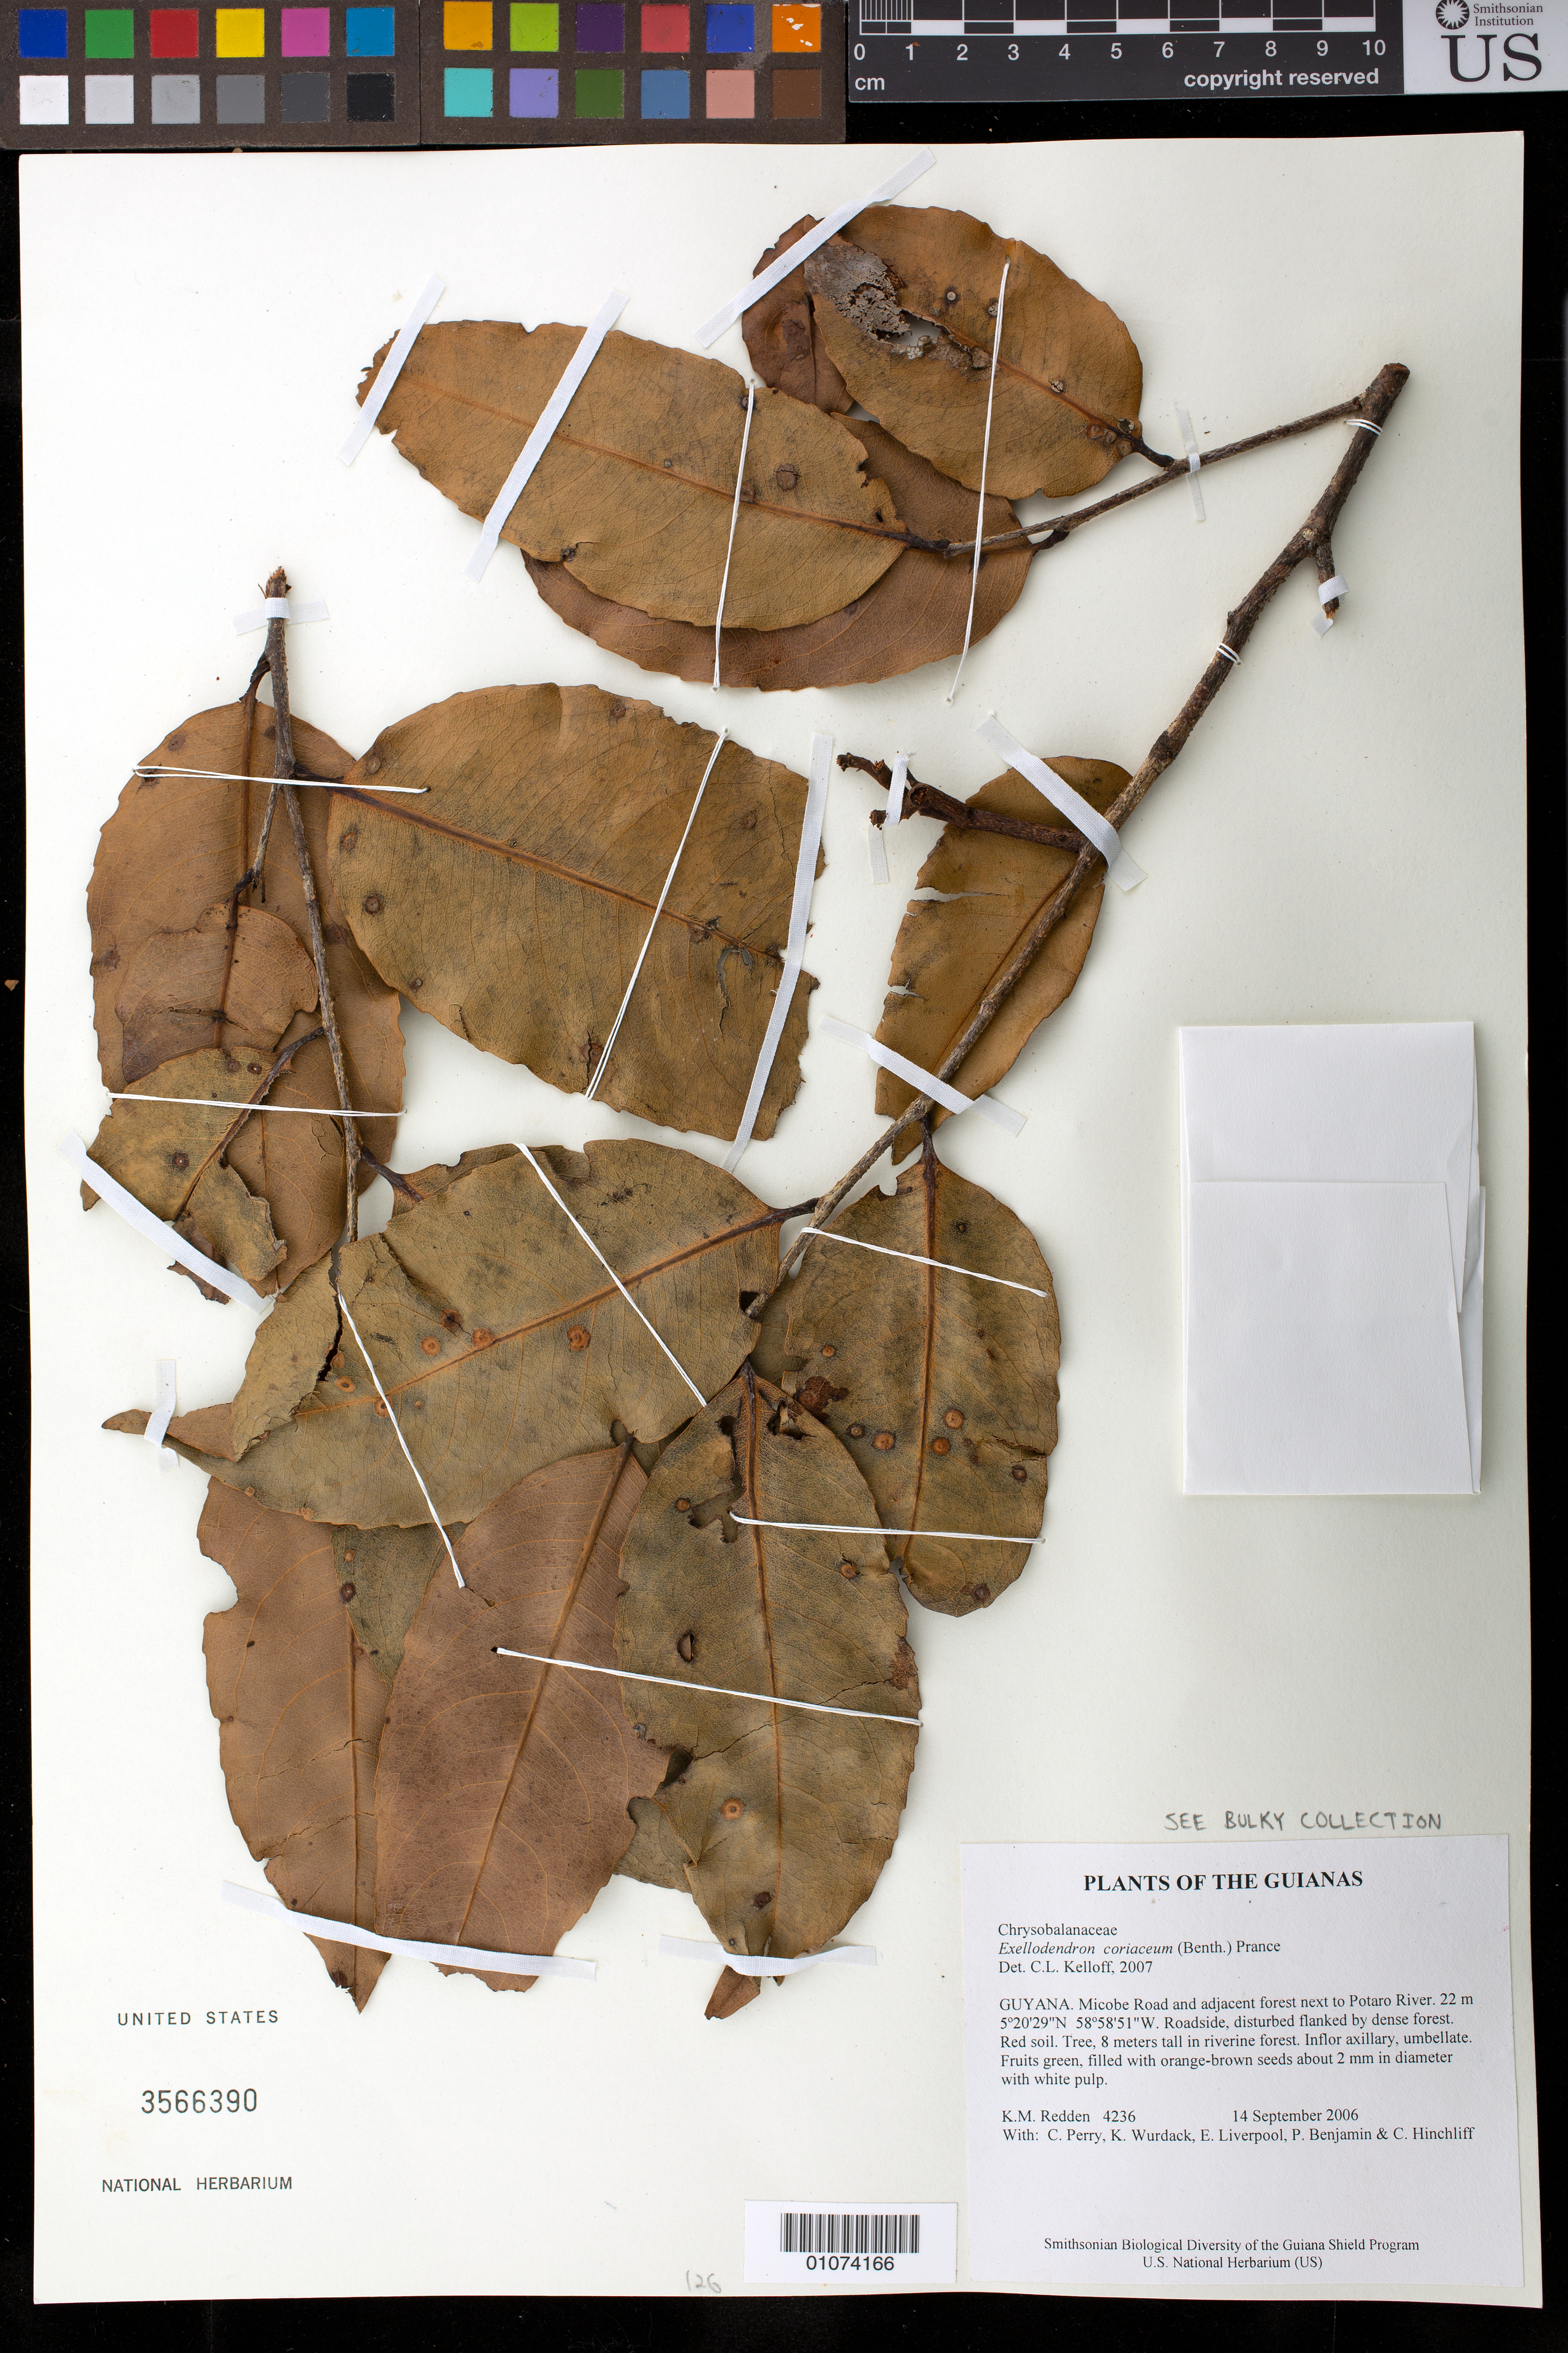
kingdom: Plantae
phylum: Tracheophyta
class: Magnoliopsida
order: Malpighiales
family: Chrysobalanaceae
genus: Exellodendron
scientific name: Exellodendron coriaceum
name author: (Benth.) Prance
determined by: Kelloff, Carol L., (US), Smithsonian Institution - National Museum of Natural History (UNITED STATES)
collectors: K. M. Redden, C. Perry, K. Wurdack, E. Liverpool, P. Benjamin & C. E. Hinchliff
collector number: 4236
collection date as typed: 14 September 2006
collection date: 2006-09-14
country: Guyana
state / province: Potaro-Siparuni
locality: Micobe Road and adjacent forest next to Potaro River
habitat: Roadside, disturbed, flanked by dense forest. Red soil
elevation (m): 22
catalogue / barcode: US 3566390